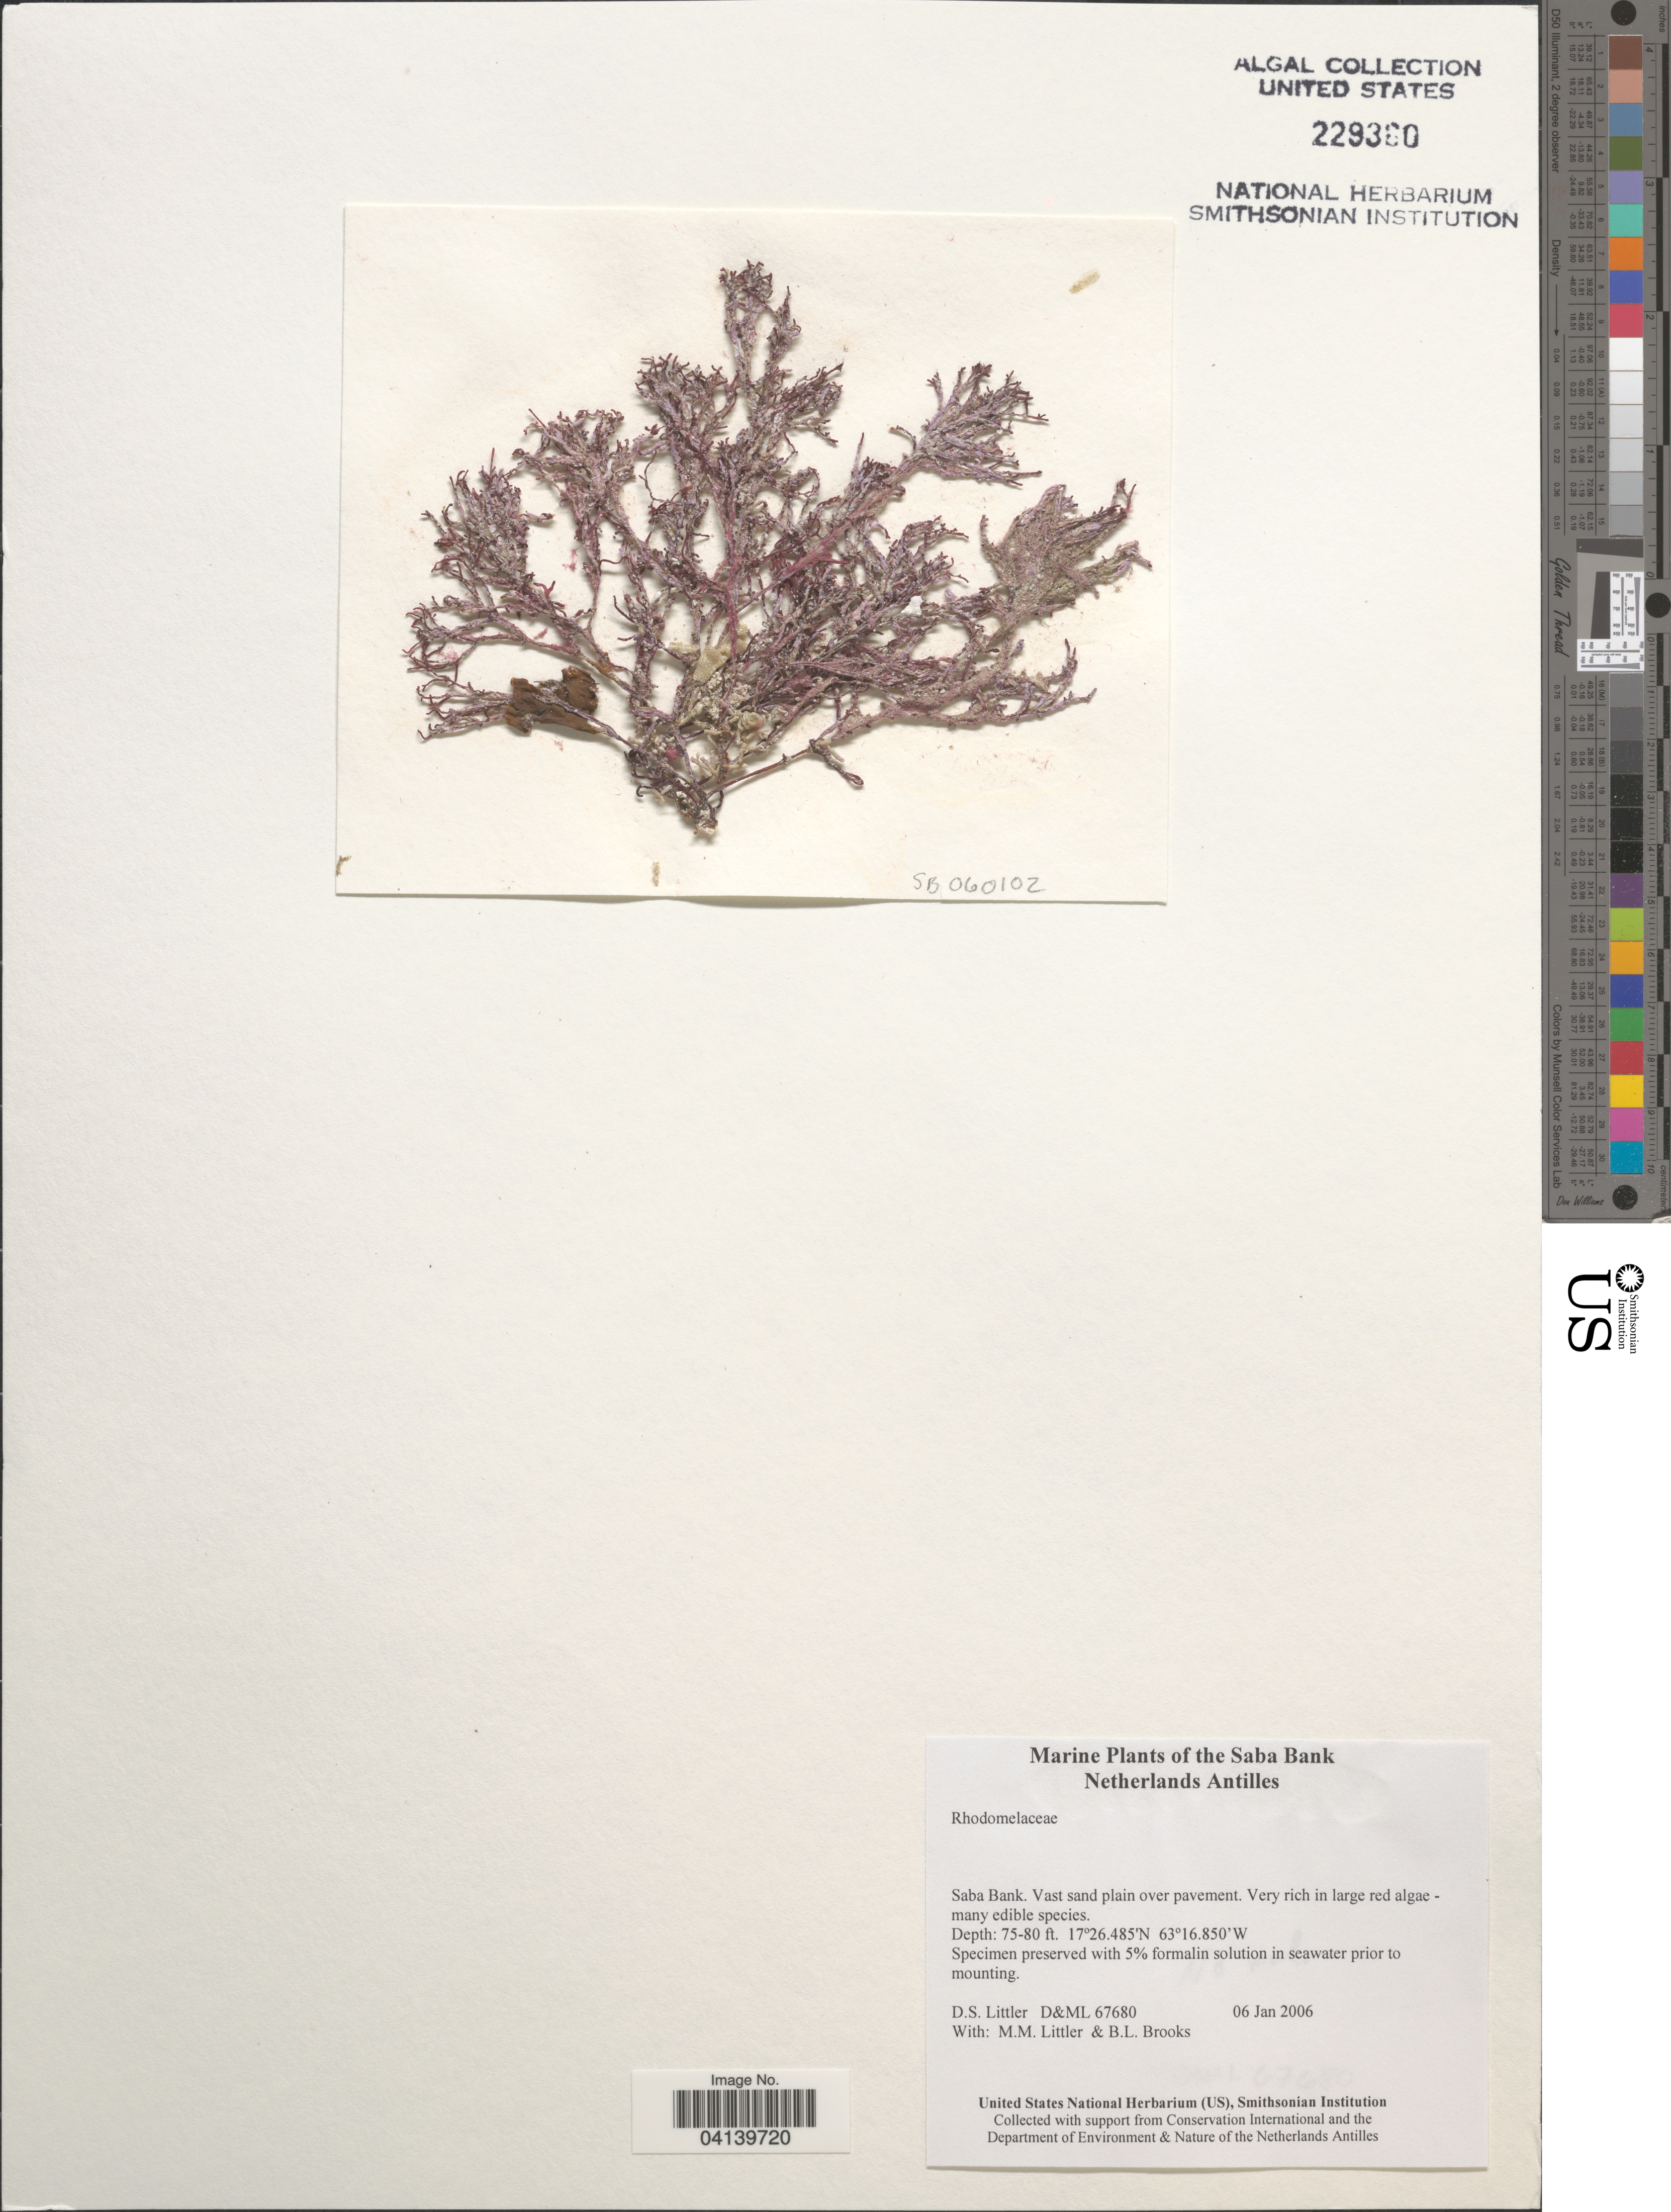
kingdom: Plantae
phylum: Rhodophyta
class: Florideophyceae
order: Ceramiales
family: Rhodomelaceae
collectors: D. S. Littler & B. Brooks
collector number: D&ML 67680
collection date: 2006-01-06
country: Netherlands Antilles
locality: The Saba Bank.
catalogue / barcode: US 229360